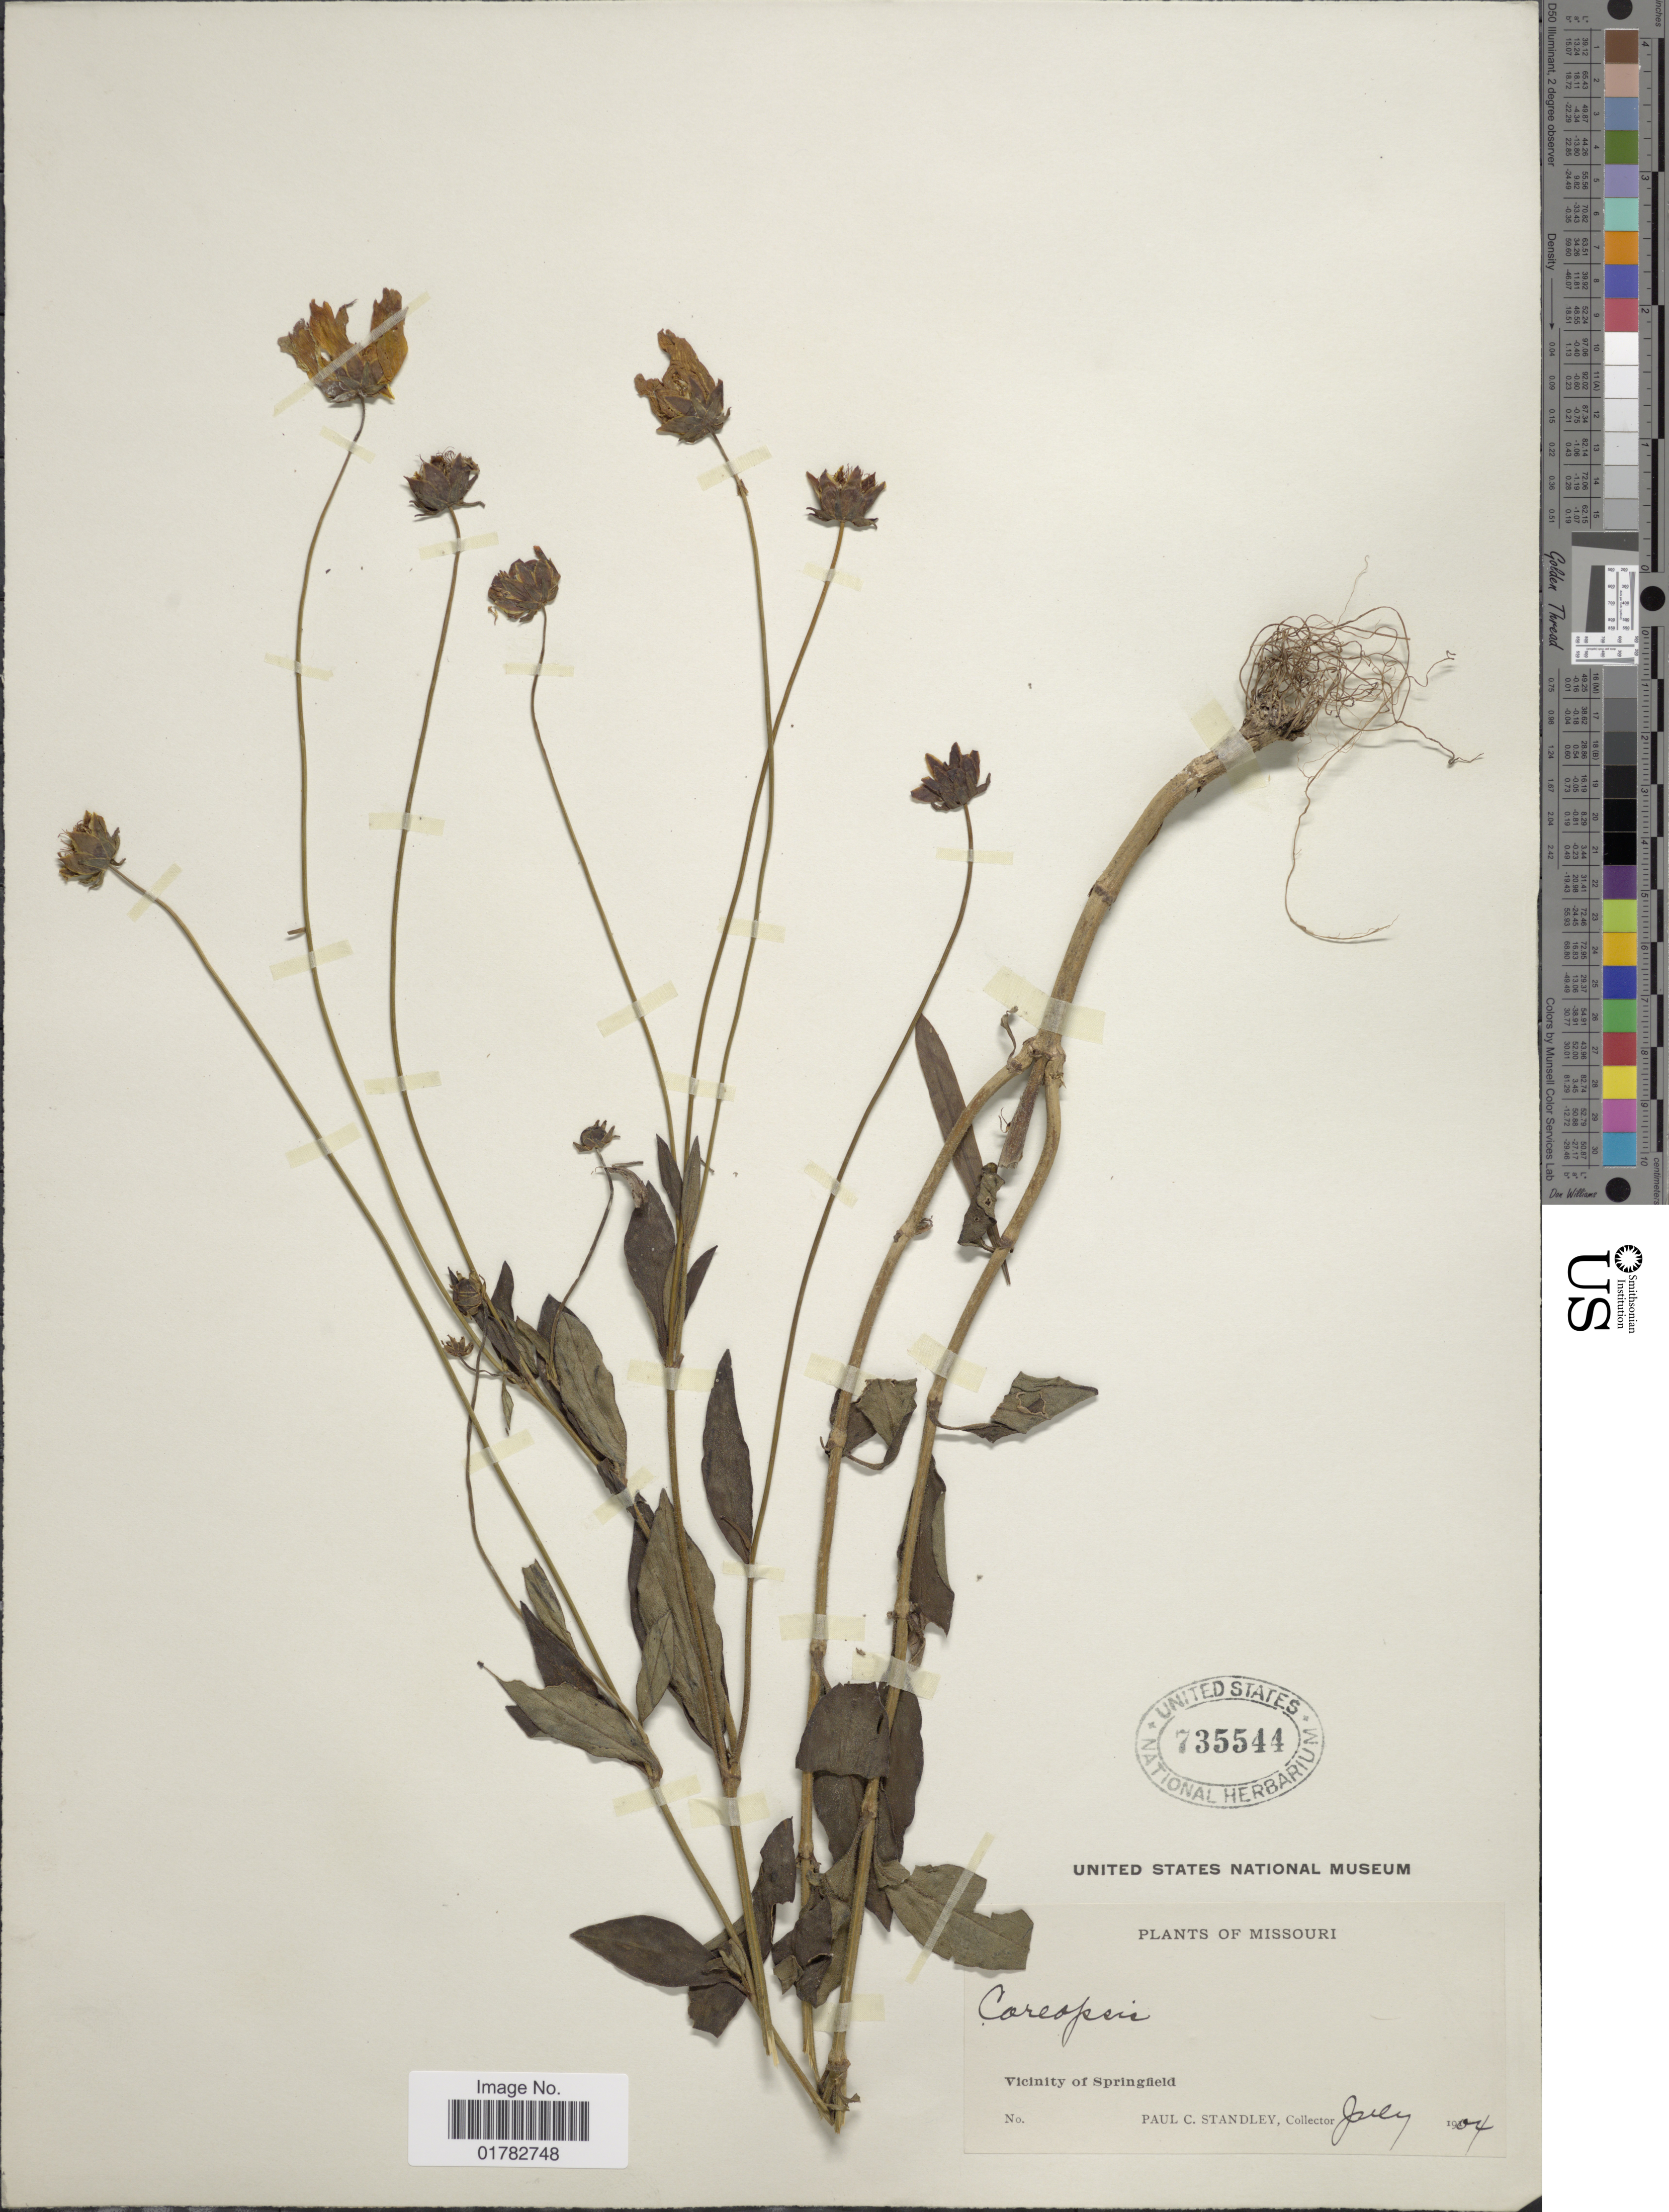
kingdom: Plantae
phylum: Tracheophyta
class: Magnoliopsida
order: Asterales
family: Asteraceae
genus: Coreopsis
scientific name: Coreopsis lanceolata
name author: L.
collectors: P. C. Standley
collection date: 1904-07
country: United States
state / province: Missouri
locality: Vicinity of Springfield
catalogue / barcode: US 735544